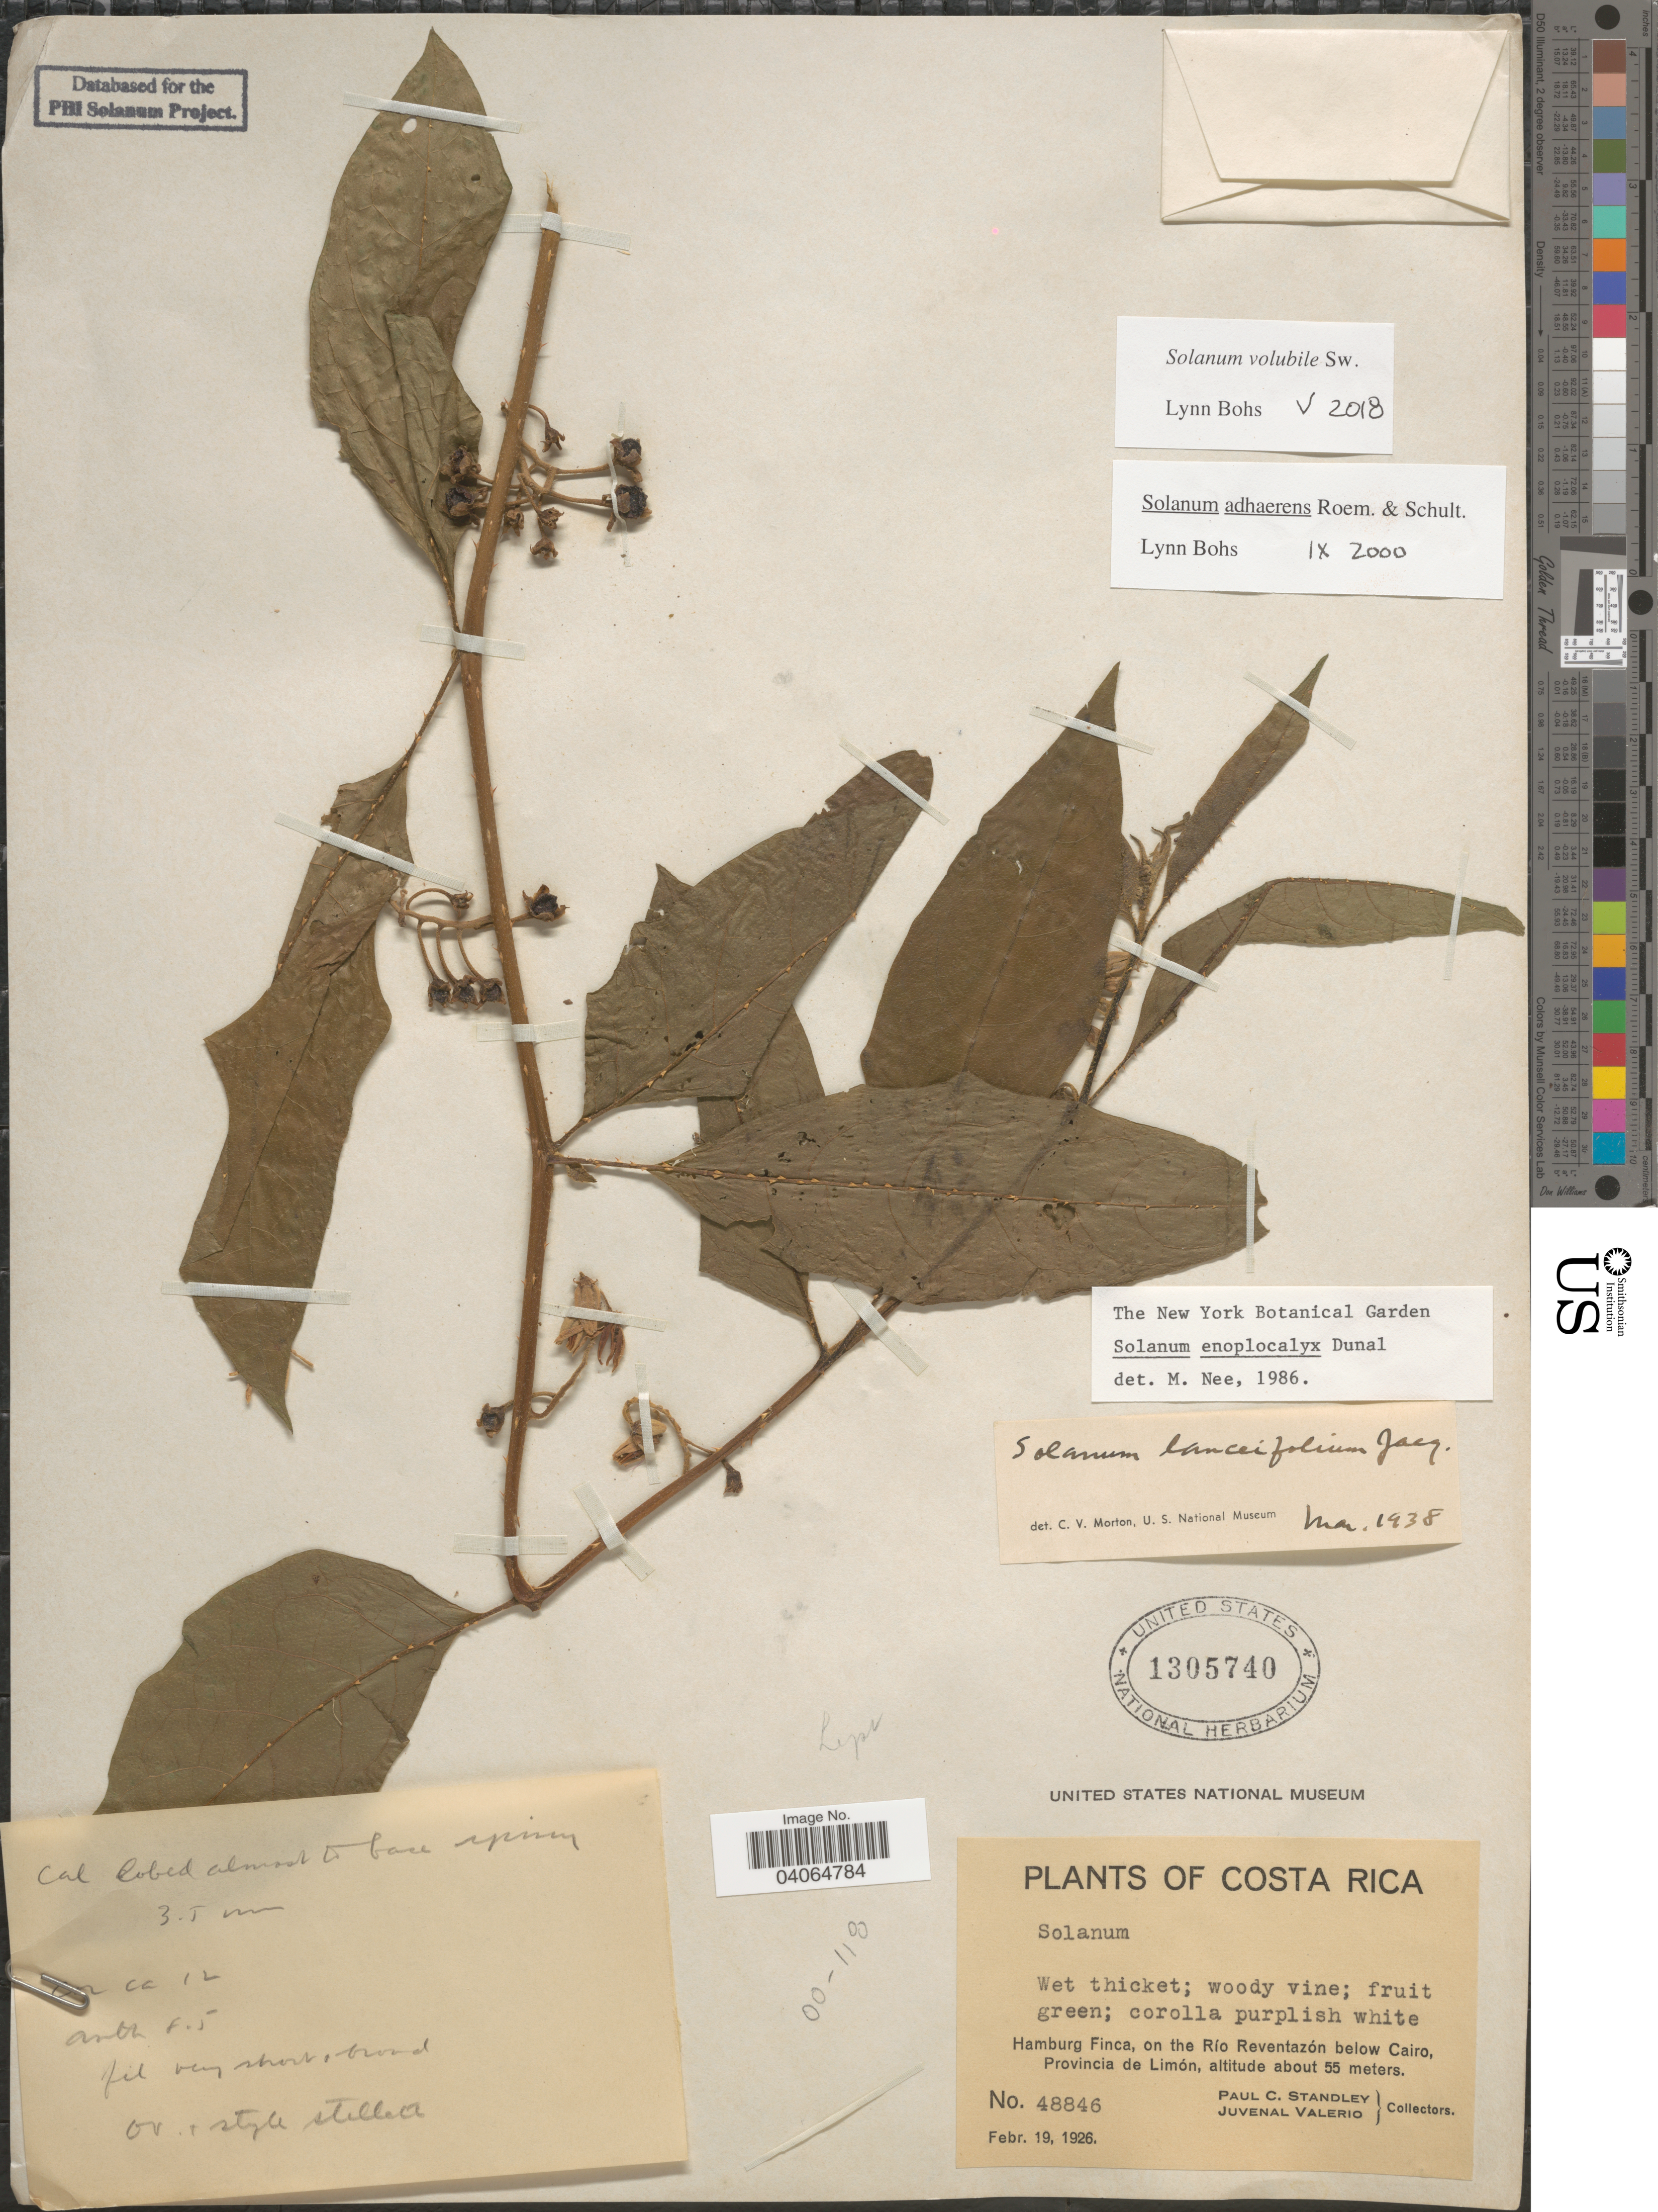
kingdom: Plantae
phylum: Tracheophyta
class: Magnoliopsida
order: Solanales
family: Solanaceae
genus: Solanum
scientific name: Solanum volubile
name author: Sw.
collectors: P. C. Standley & J. Valerio R.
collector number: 48846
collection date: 1926-02-19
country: Costa Rica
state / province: Limón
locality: Hamburg Finca, on the Río Reventazón below Cairo.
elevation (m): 55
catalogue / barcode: US 1305740